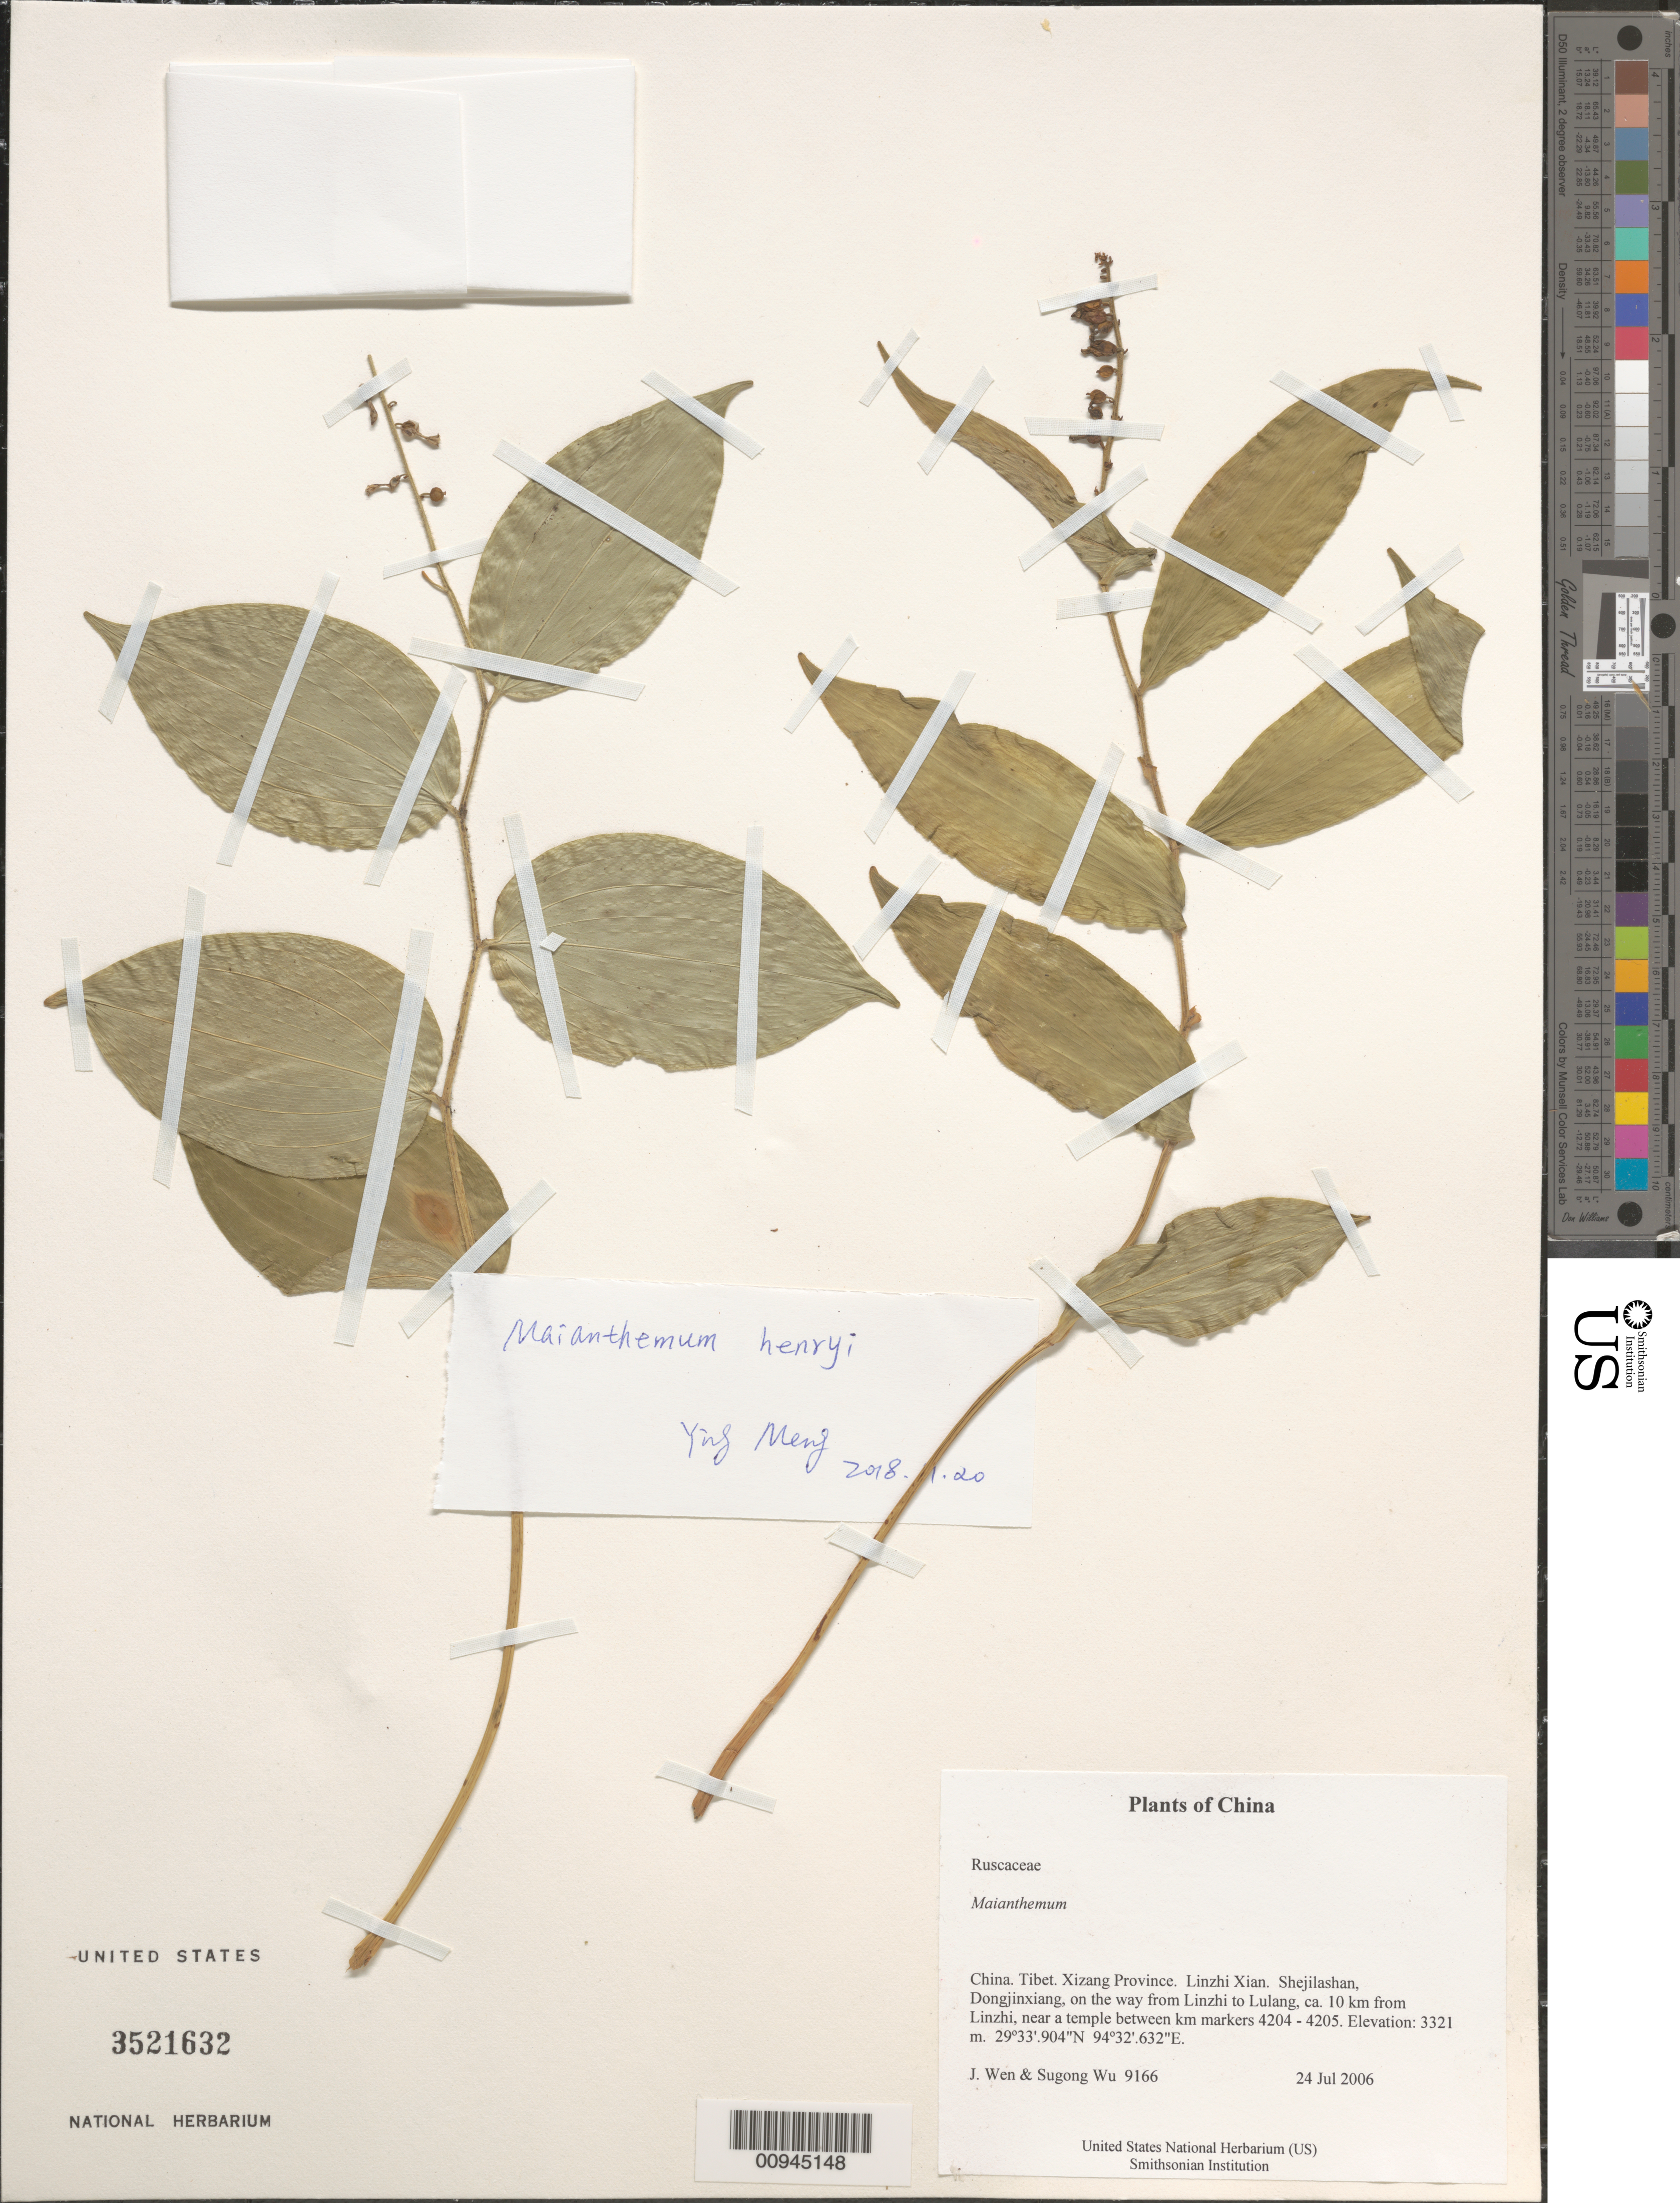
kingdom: Plantae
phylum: Tracheophyta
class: Liliopsida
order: Asparagales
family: Asparagaceae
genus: Maianthemum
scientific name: Maianthemum sp.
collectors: J. Wen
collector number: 9166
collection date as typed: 24 Jul 2006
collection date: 2006-07-24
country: China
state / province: Xizang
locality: Xizang Province. Linzhi Xian. Shejilashan, Dongjinxiang, on the way from Linzhi to Lulang, ca. 10 km from Linzhi, near a temple between km markers 4204 - 4205.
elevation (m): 3321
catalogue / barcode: US 3521632